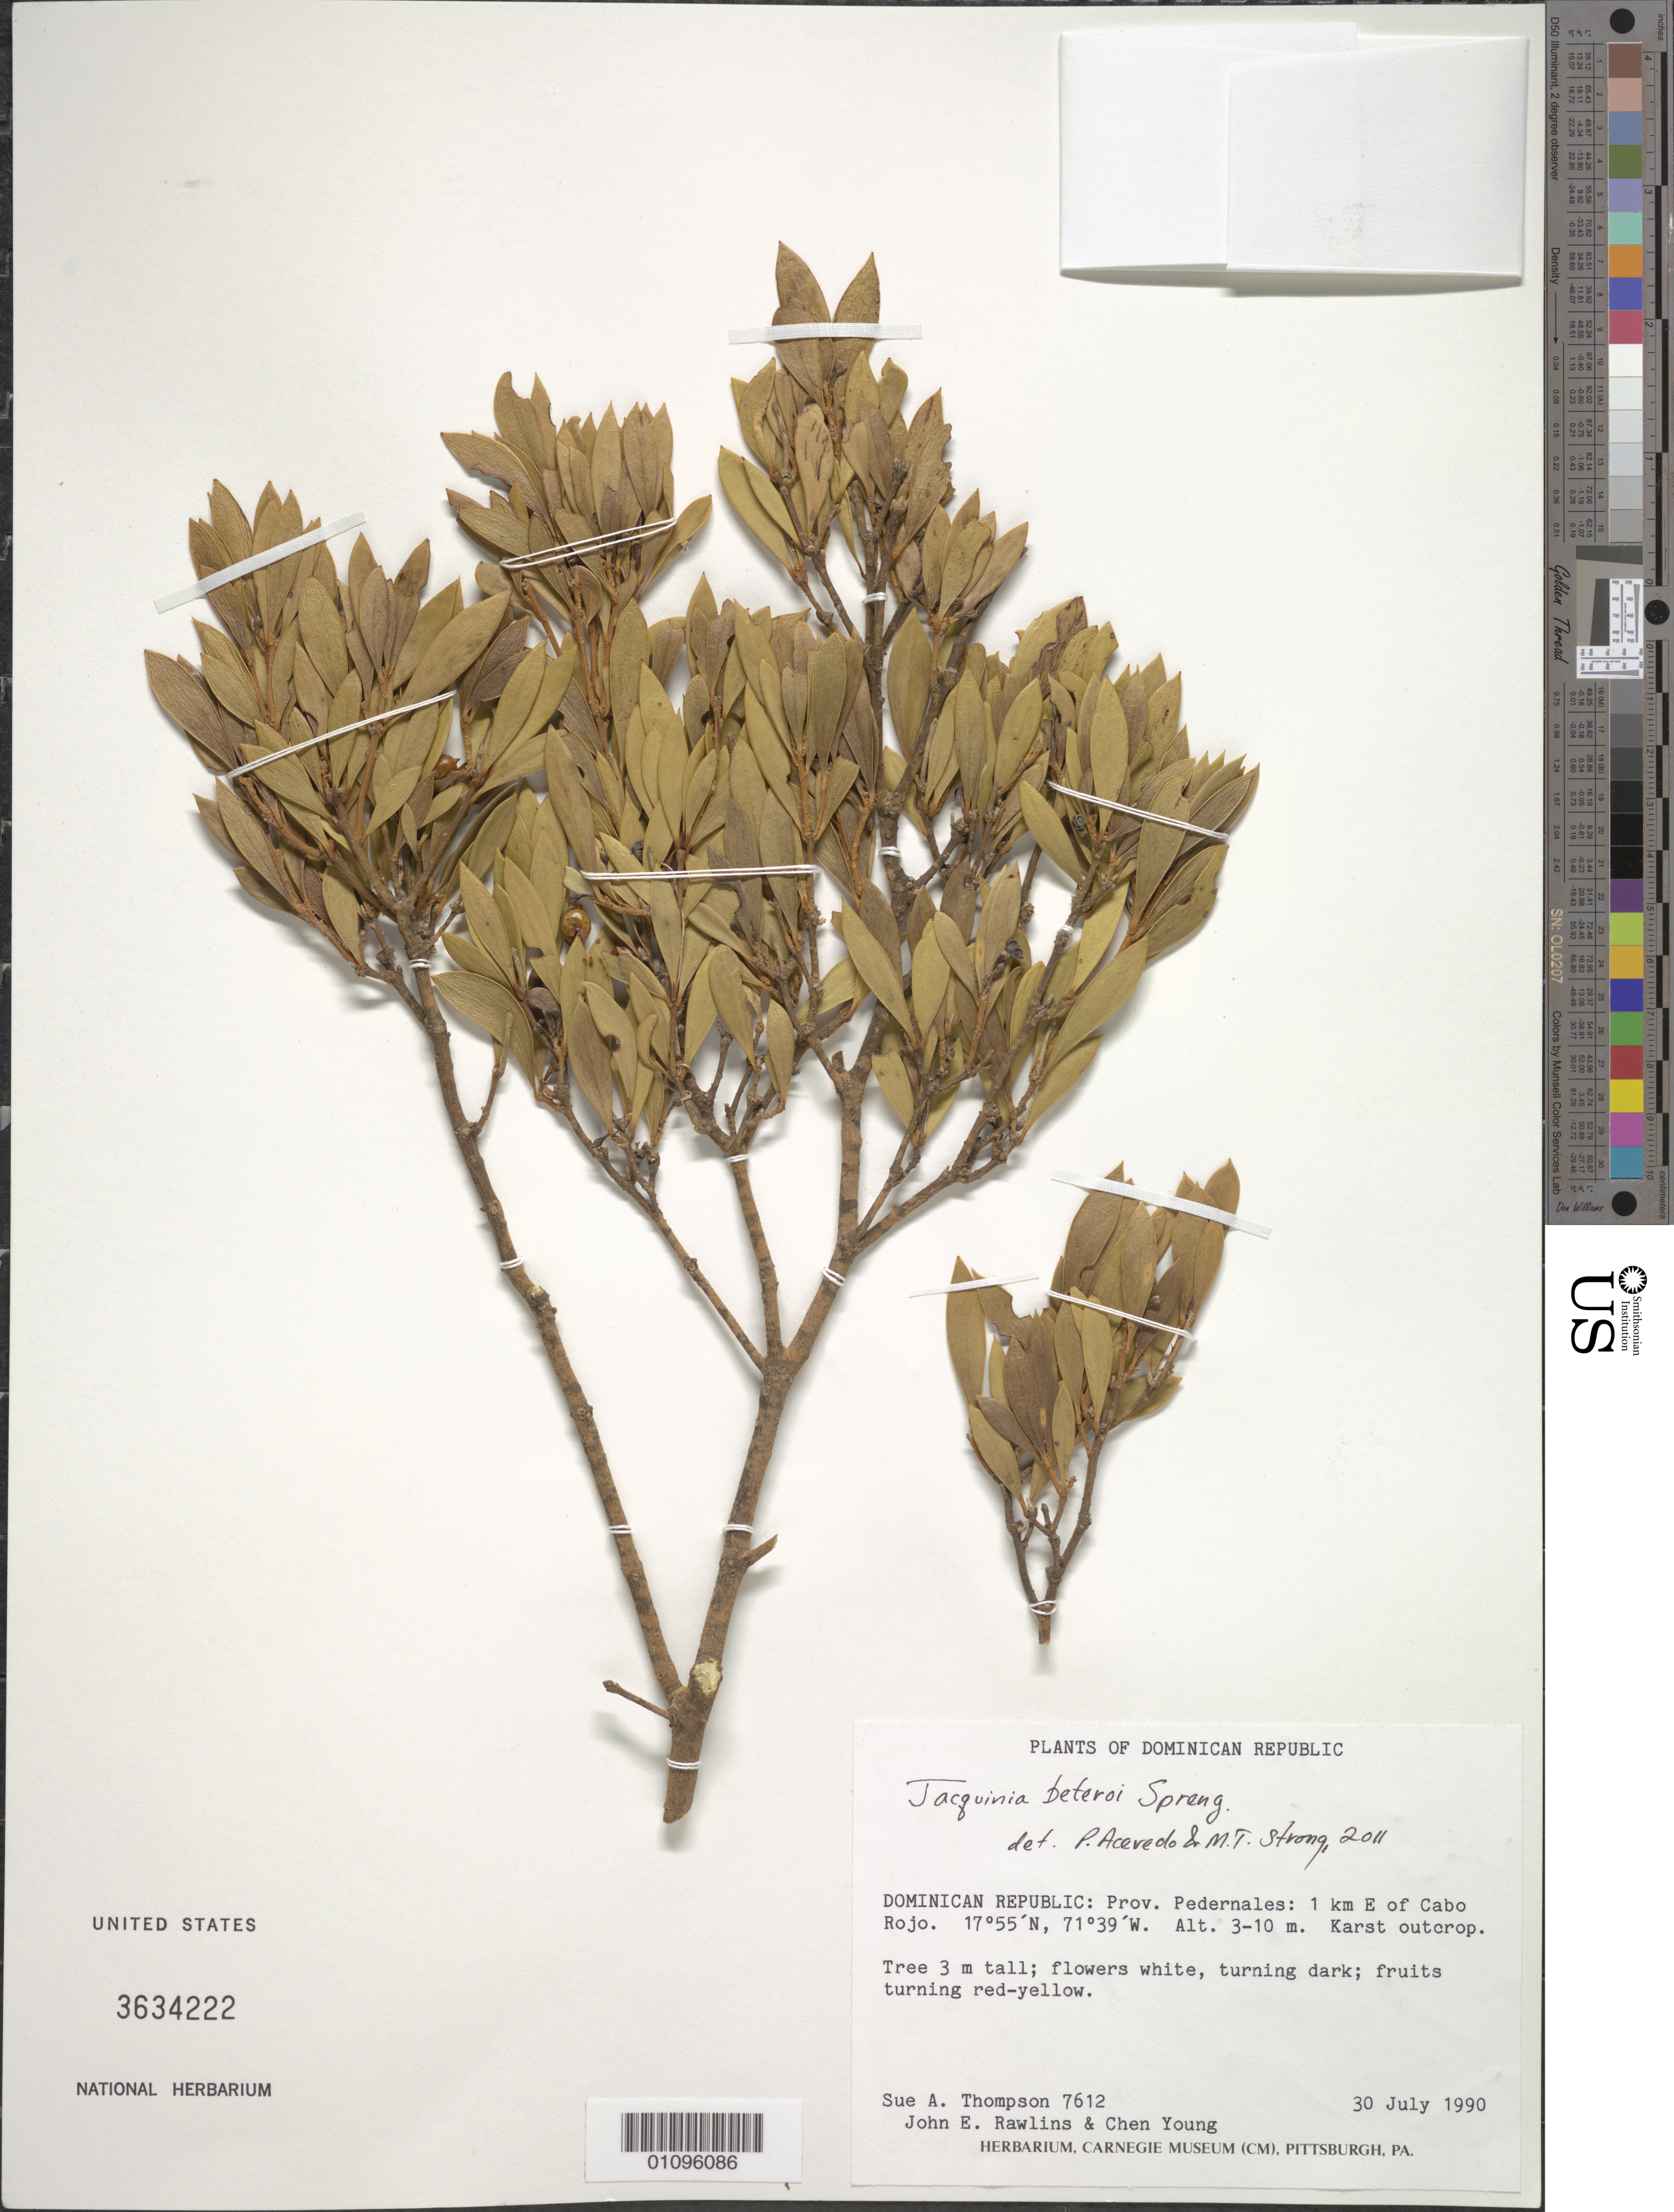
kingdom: Plantae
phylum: Tracheophyta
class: Magnoliopsida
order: Ericales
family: Primulaceae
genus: Jacquinia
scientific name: Jacquinia berteroi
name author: Spreng.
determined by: Acevedo-Rodríguez, P.; Strong, M. T.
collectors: S. A. Thompson, J. Rawlins & C. Young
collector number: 7612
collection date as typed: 30 Jul 1990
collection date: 1990-07-30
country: Dominican Republic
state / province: Pedernales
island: Hispaniola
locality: Cabo Rojo, 1 km E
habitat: Karst outcrop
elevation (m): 3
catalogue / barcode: US 3634222